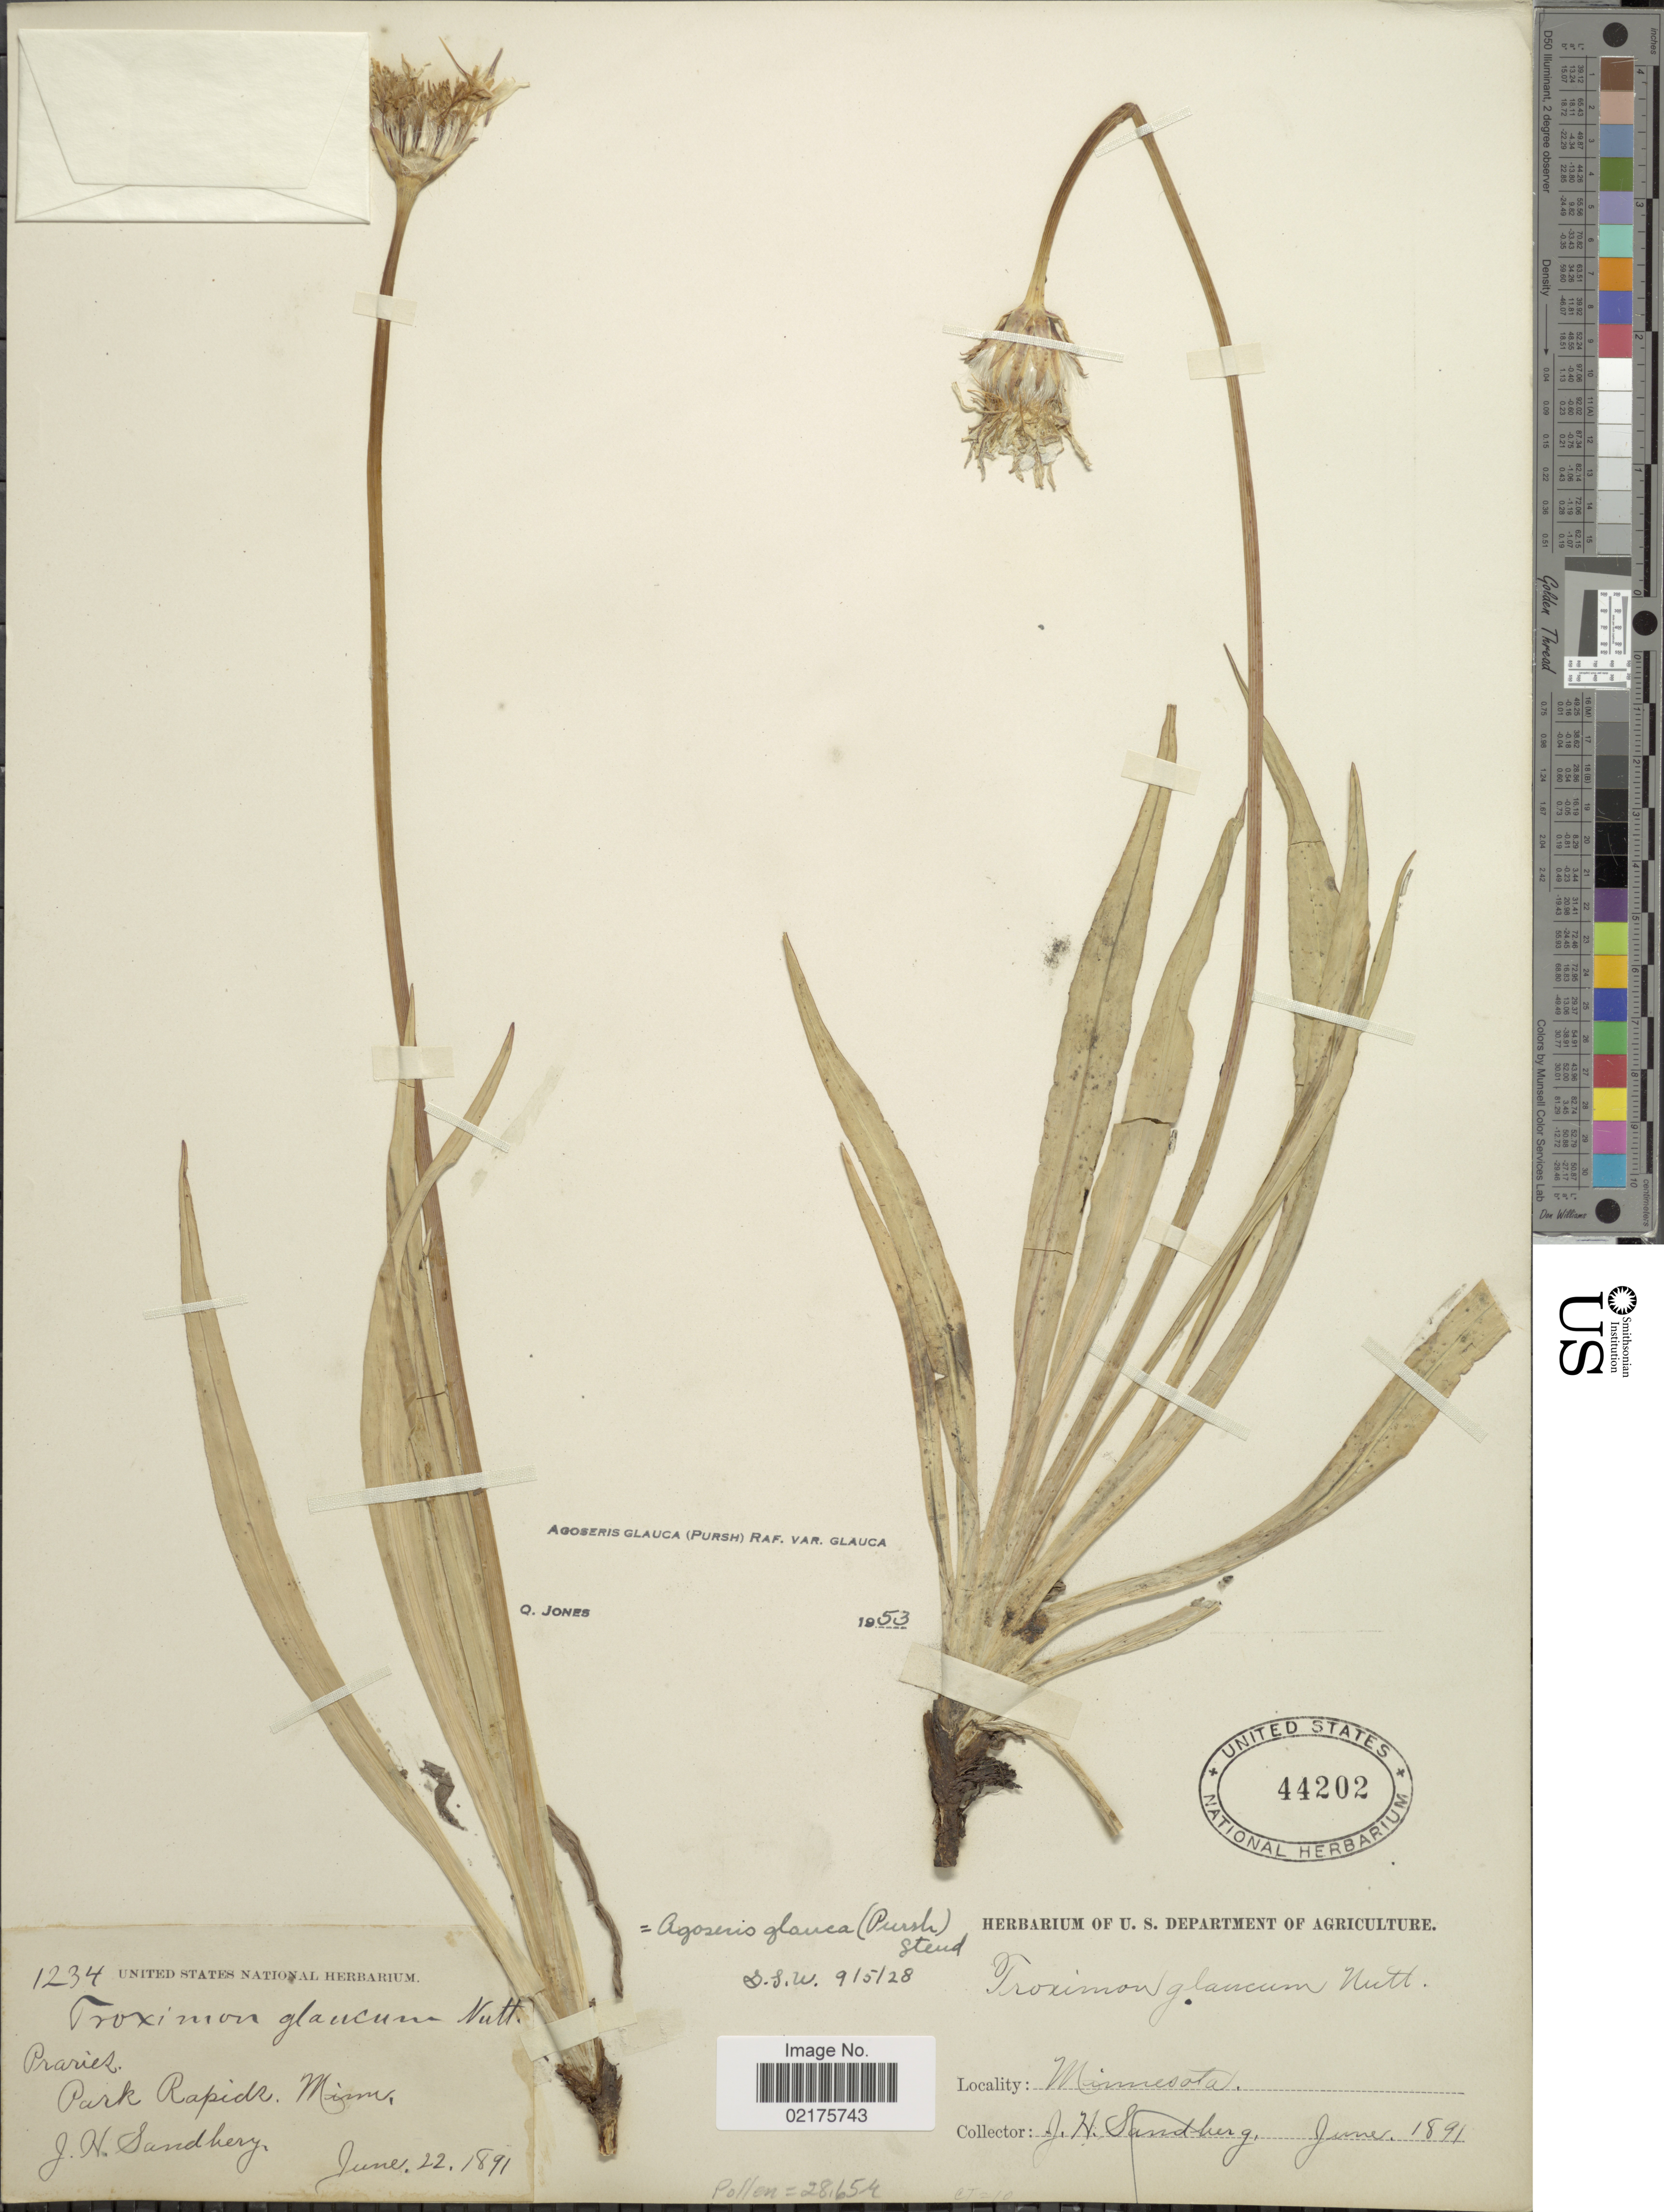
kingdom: Plantae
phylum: Tracheophyta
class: Magnoliopsida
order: Asterales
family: Asteraceae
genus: Agoseris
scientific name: Agoseris glauca var. glauca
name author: (Pursh) Raf.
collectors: J. H. Sandberg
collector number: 1234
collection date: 1891-06-22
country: United States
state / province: Minnesota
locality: Park Rapids, Minn.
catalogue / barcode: US 44202